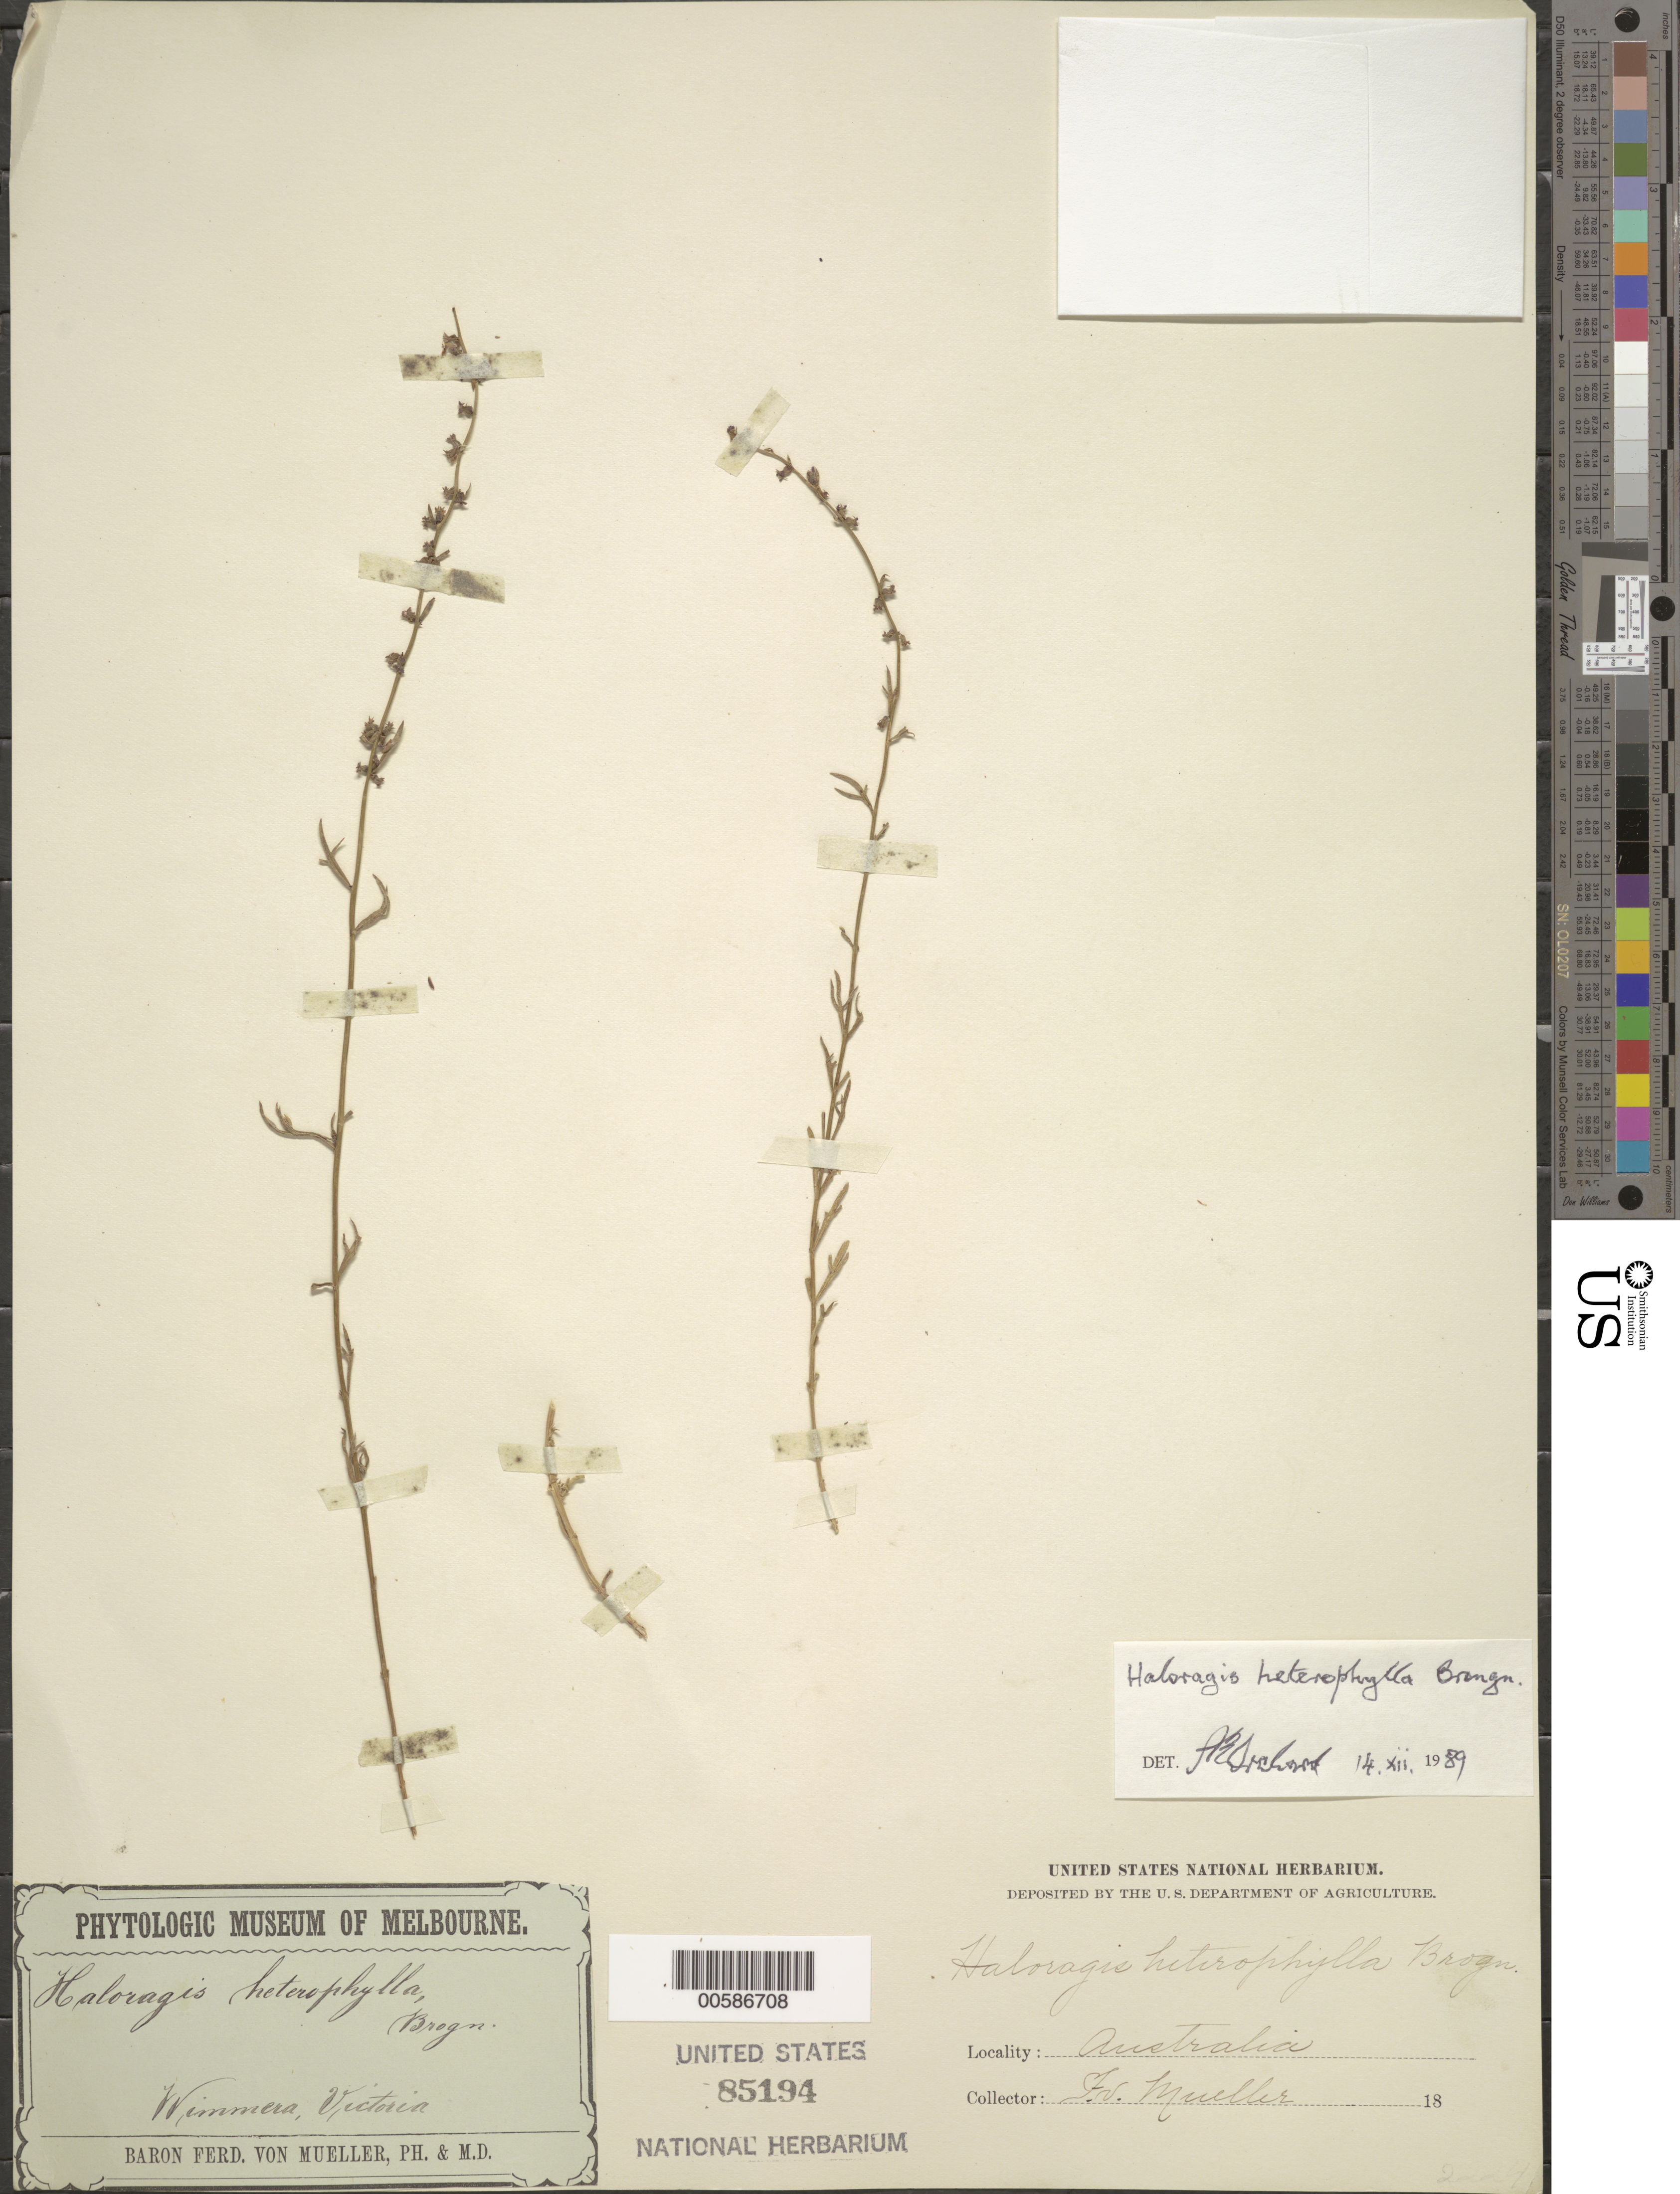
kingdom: Plantae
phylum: Tracheophyta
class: Magnoliopsida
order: Saxifragales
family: Haloragaceae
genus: Haloragis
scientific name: Haloragis heterophylla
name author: Brongn.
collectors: F. Mueller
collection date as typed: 18--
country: Australia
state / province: Victoria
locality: Wimmera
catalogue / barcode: US 85194